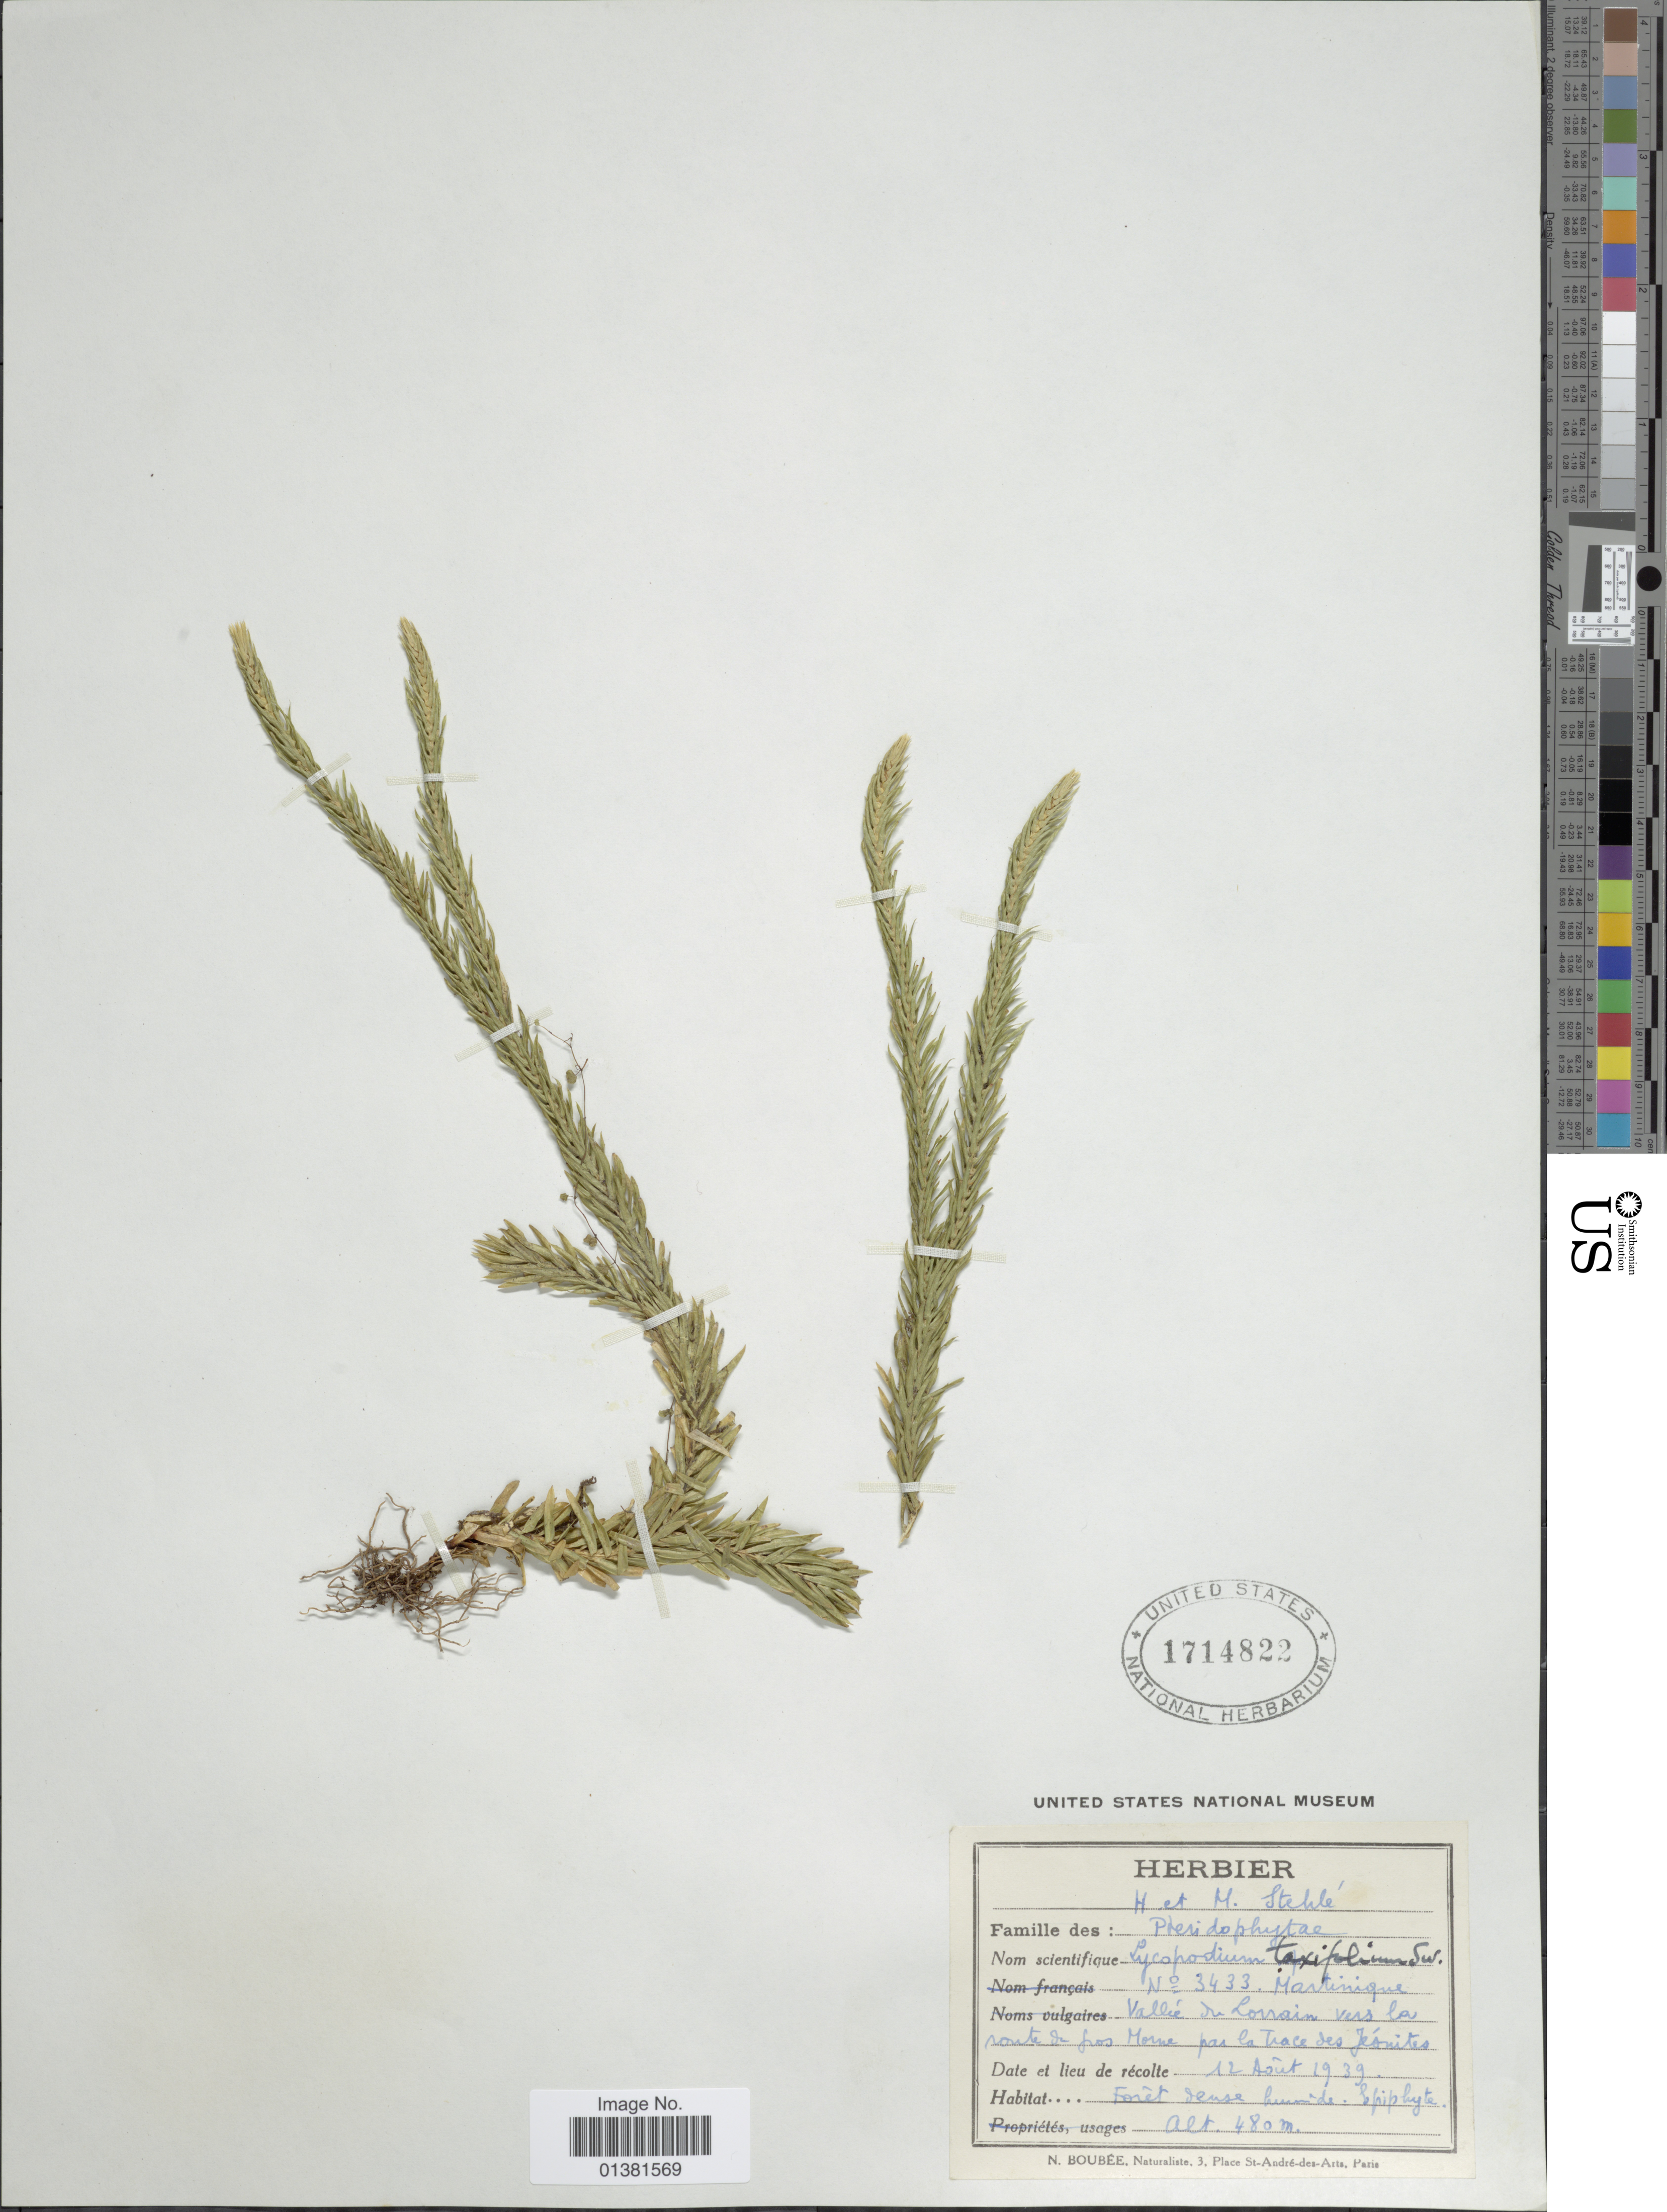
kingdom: Plantae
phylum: Tracheophyta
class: Lycopodiopsida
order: Lycopodiales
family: Lycopodiaceae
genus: Phlegmariurus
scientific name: Phlegmariurus taxifolius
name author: (Sw.) Á. Löve & D. Löve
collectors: H. Stehlé & M. Stehlé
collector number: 3433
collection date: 1939-08-12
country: Martinique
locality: Valleé du Lorrain vers la route de pres Morne pas la Trace des Jesuites.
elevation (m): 480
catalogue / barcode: US 1714822